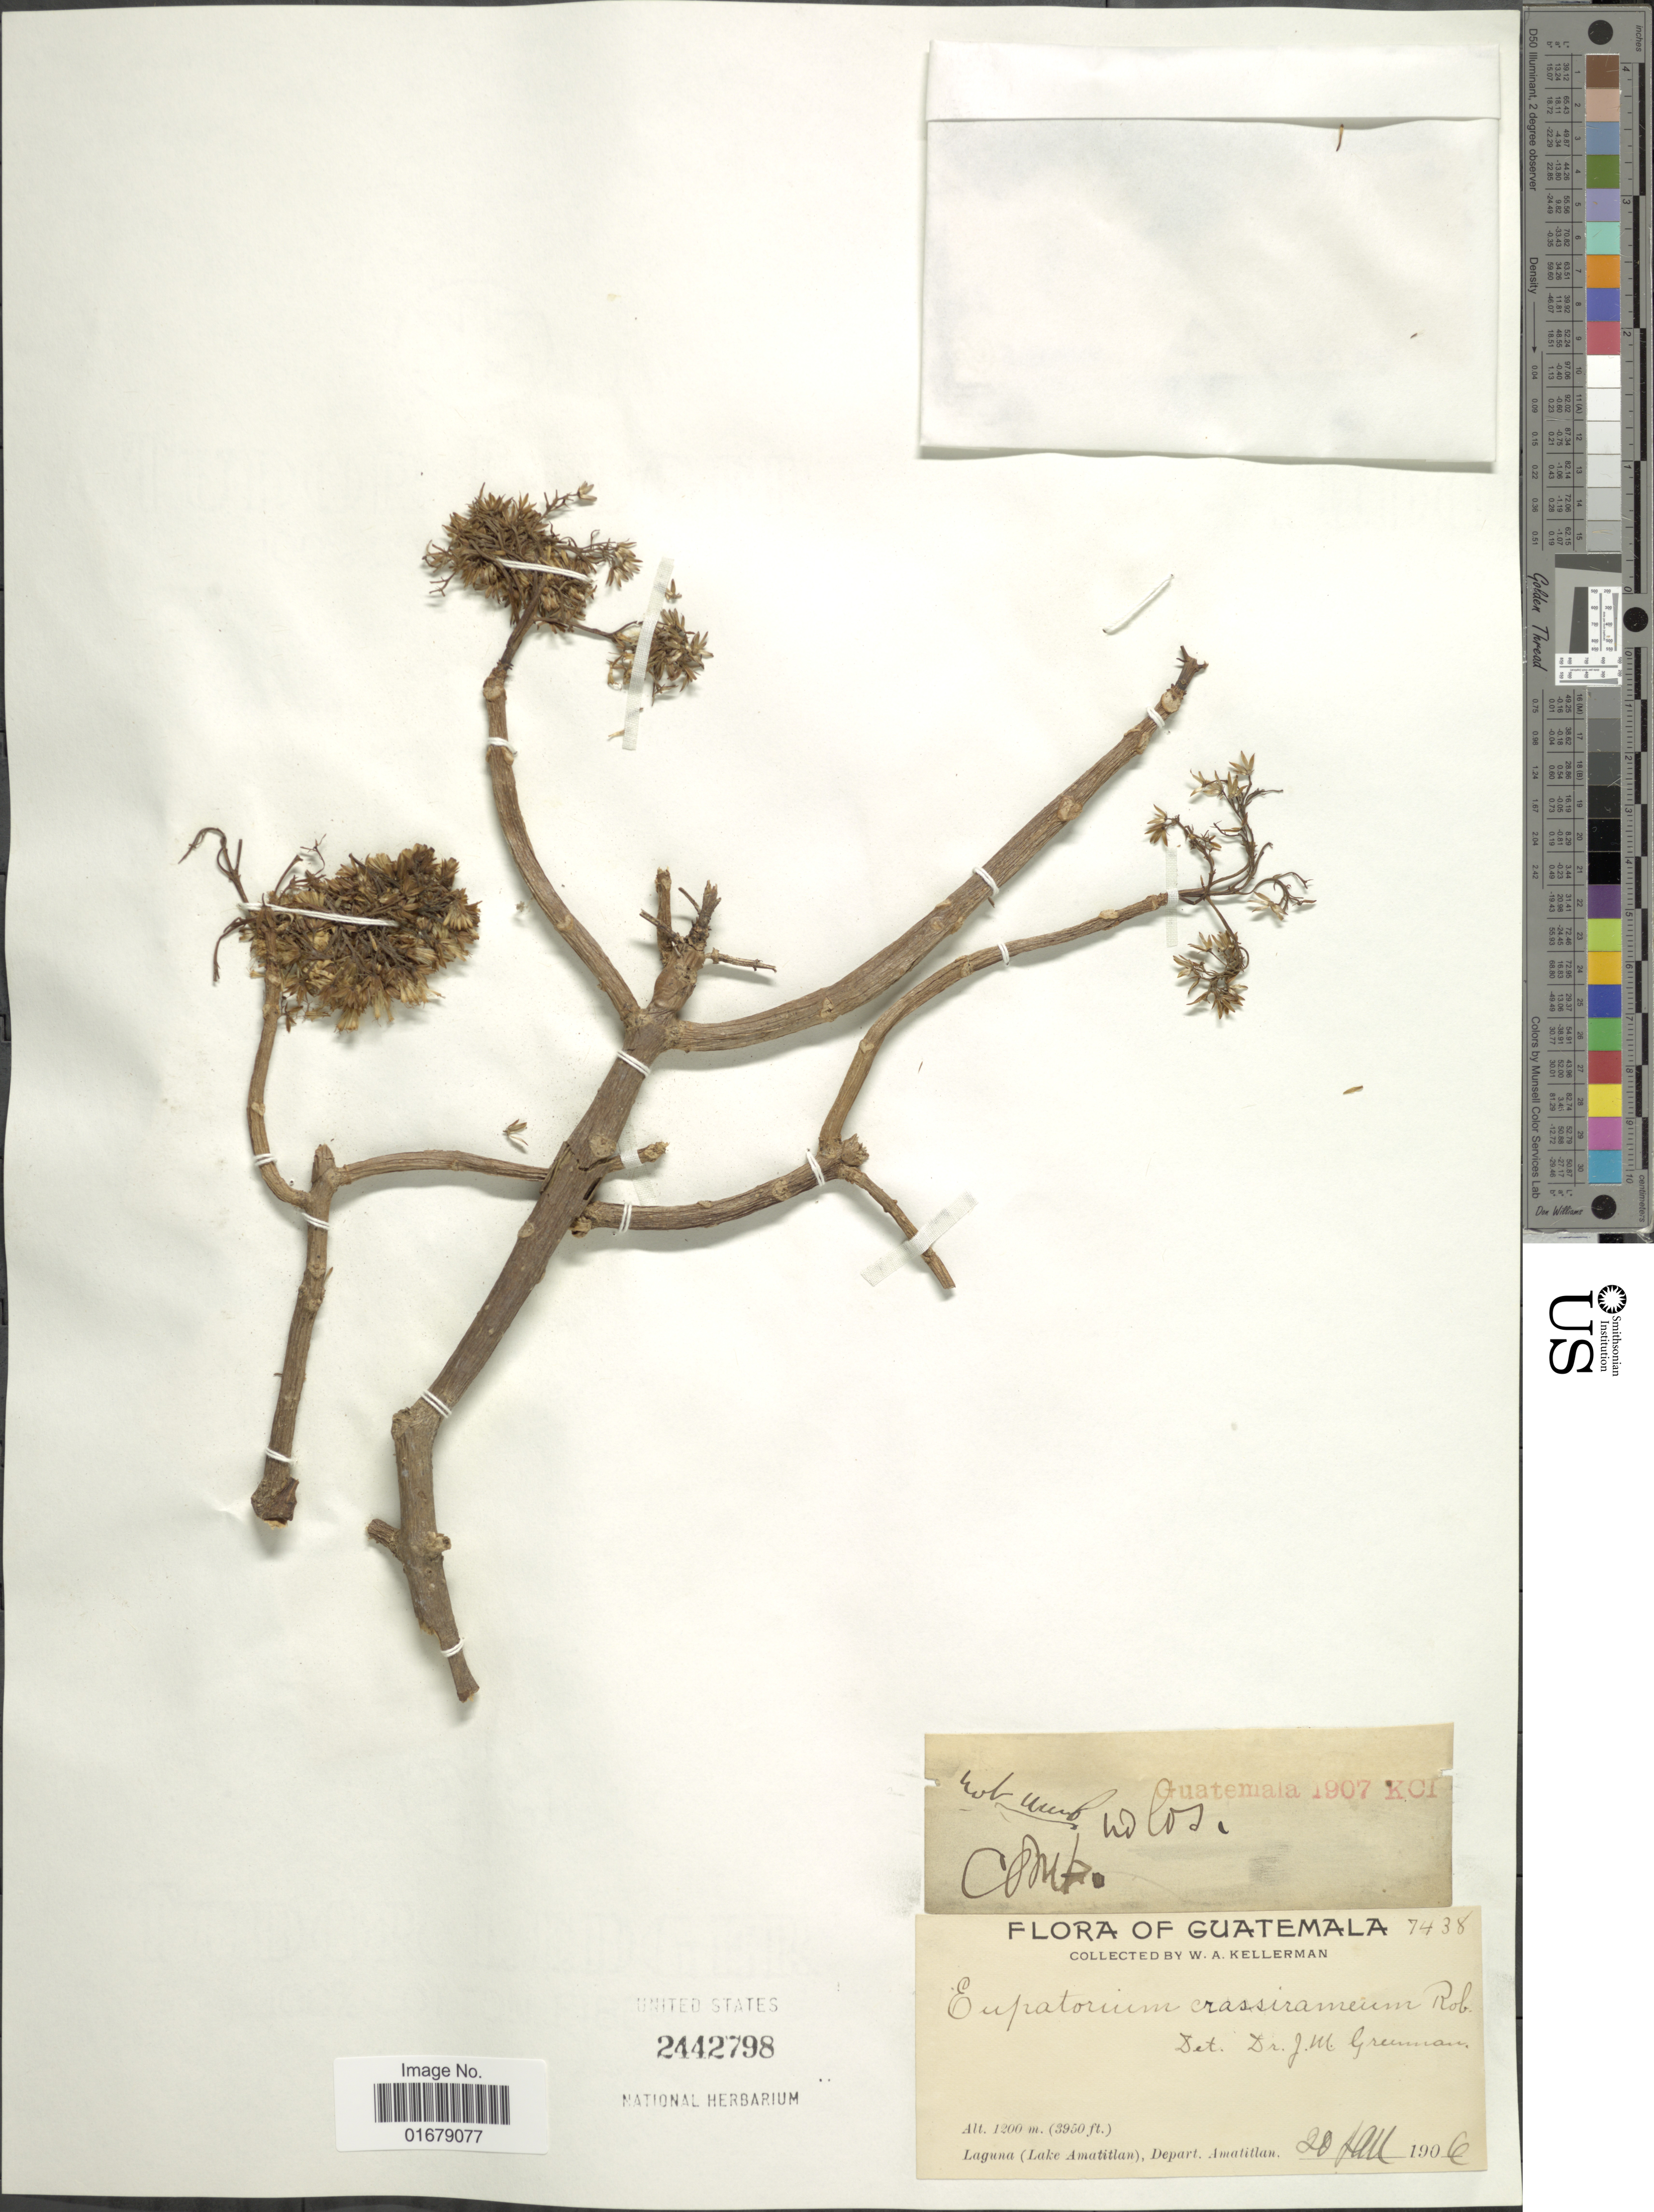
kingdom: Plantae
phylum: Tracheophyta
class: Magnoliopsida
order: Asterales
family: Asteraceae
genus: Pachythamnus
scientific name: Pachythamnus crassirameus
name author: (B.L. Rob.) R.M. King & H. Rob.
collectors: W. Kellerman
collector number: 7438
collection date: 1906-01-20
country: Guatemala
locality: Guatemala. Laguna ( Lake Amatitlan), Depart. Amatitlan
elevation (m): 1200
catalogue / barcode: US 2442798